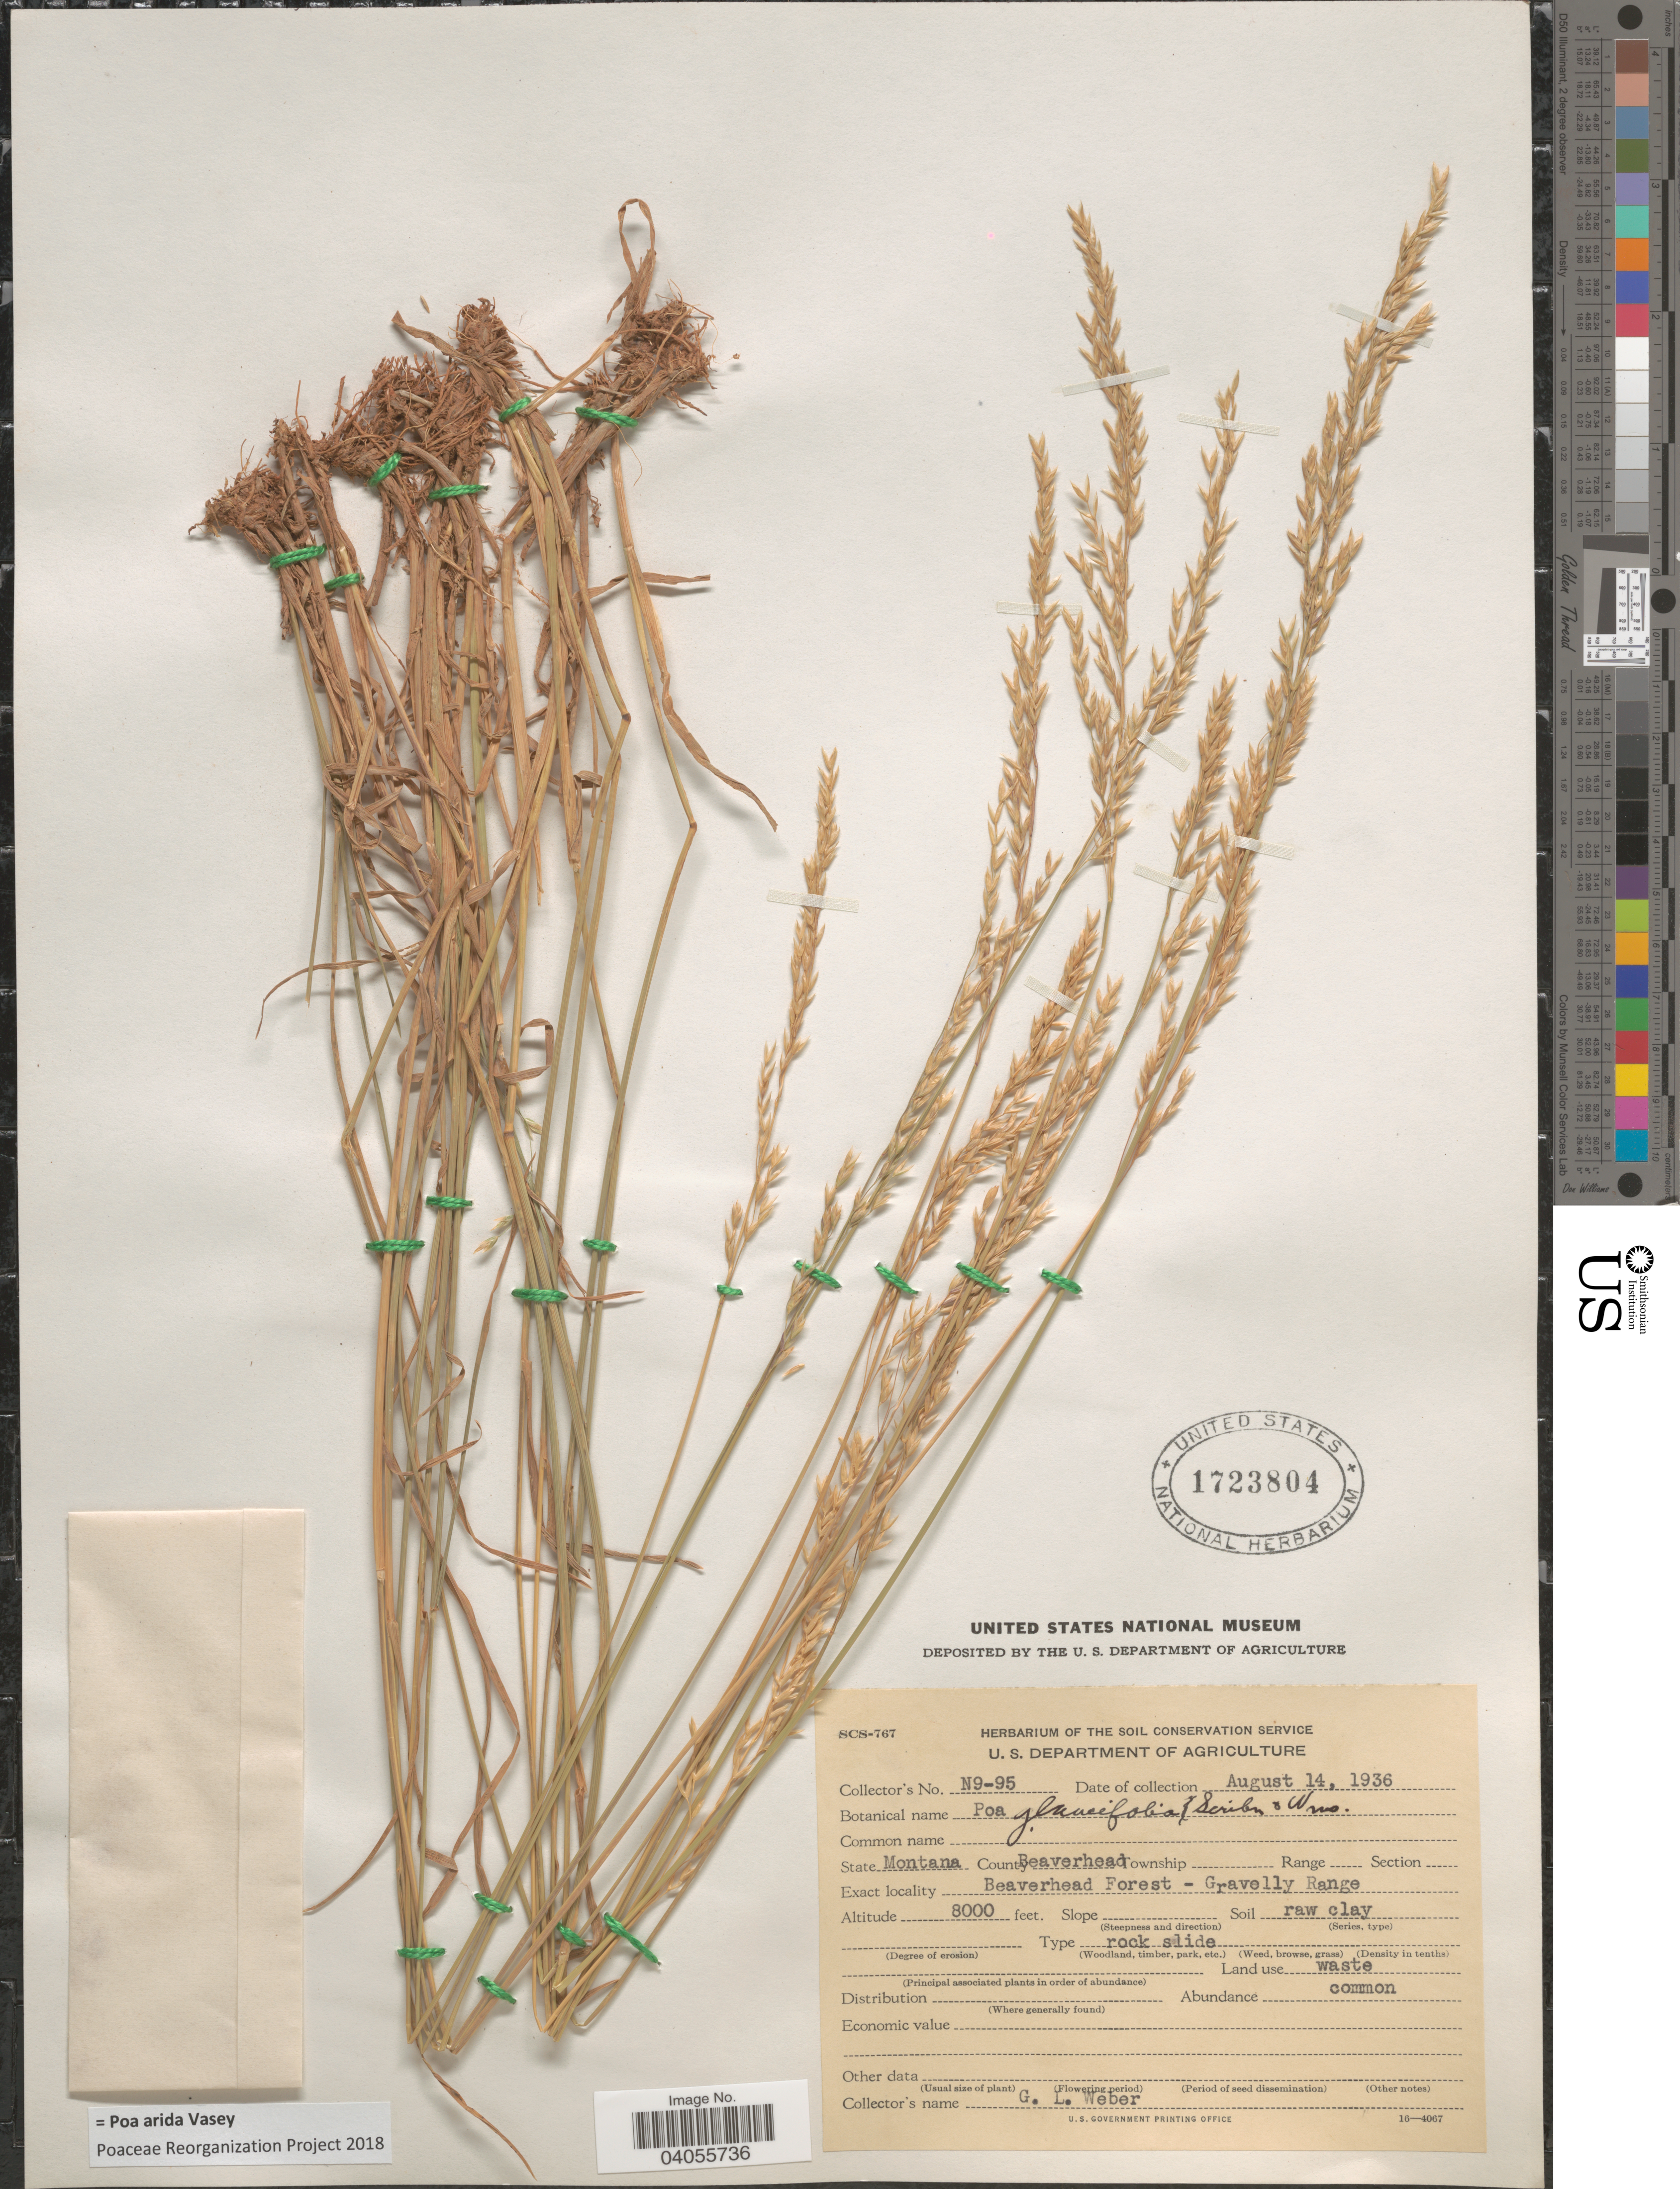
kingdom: Plantae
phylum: Tracheophyta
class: Liliopsida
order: Poales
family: Poaceae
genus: Poa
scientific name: Poa arida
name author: Vasey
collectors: G. Weber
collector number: N9-95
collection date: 1936-08-14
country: United States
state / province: Montana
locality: County Beaverhead. Beaverhead Forest - Gravelly Range.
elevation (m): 2438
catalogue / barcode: US 1723804